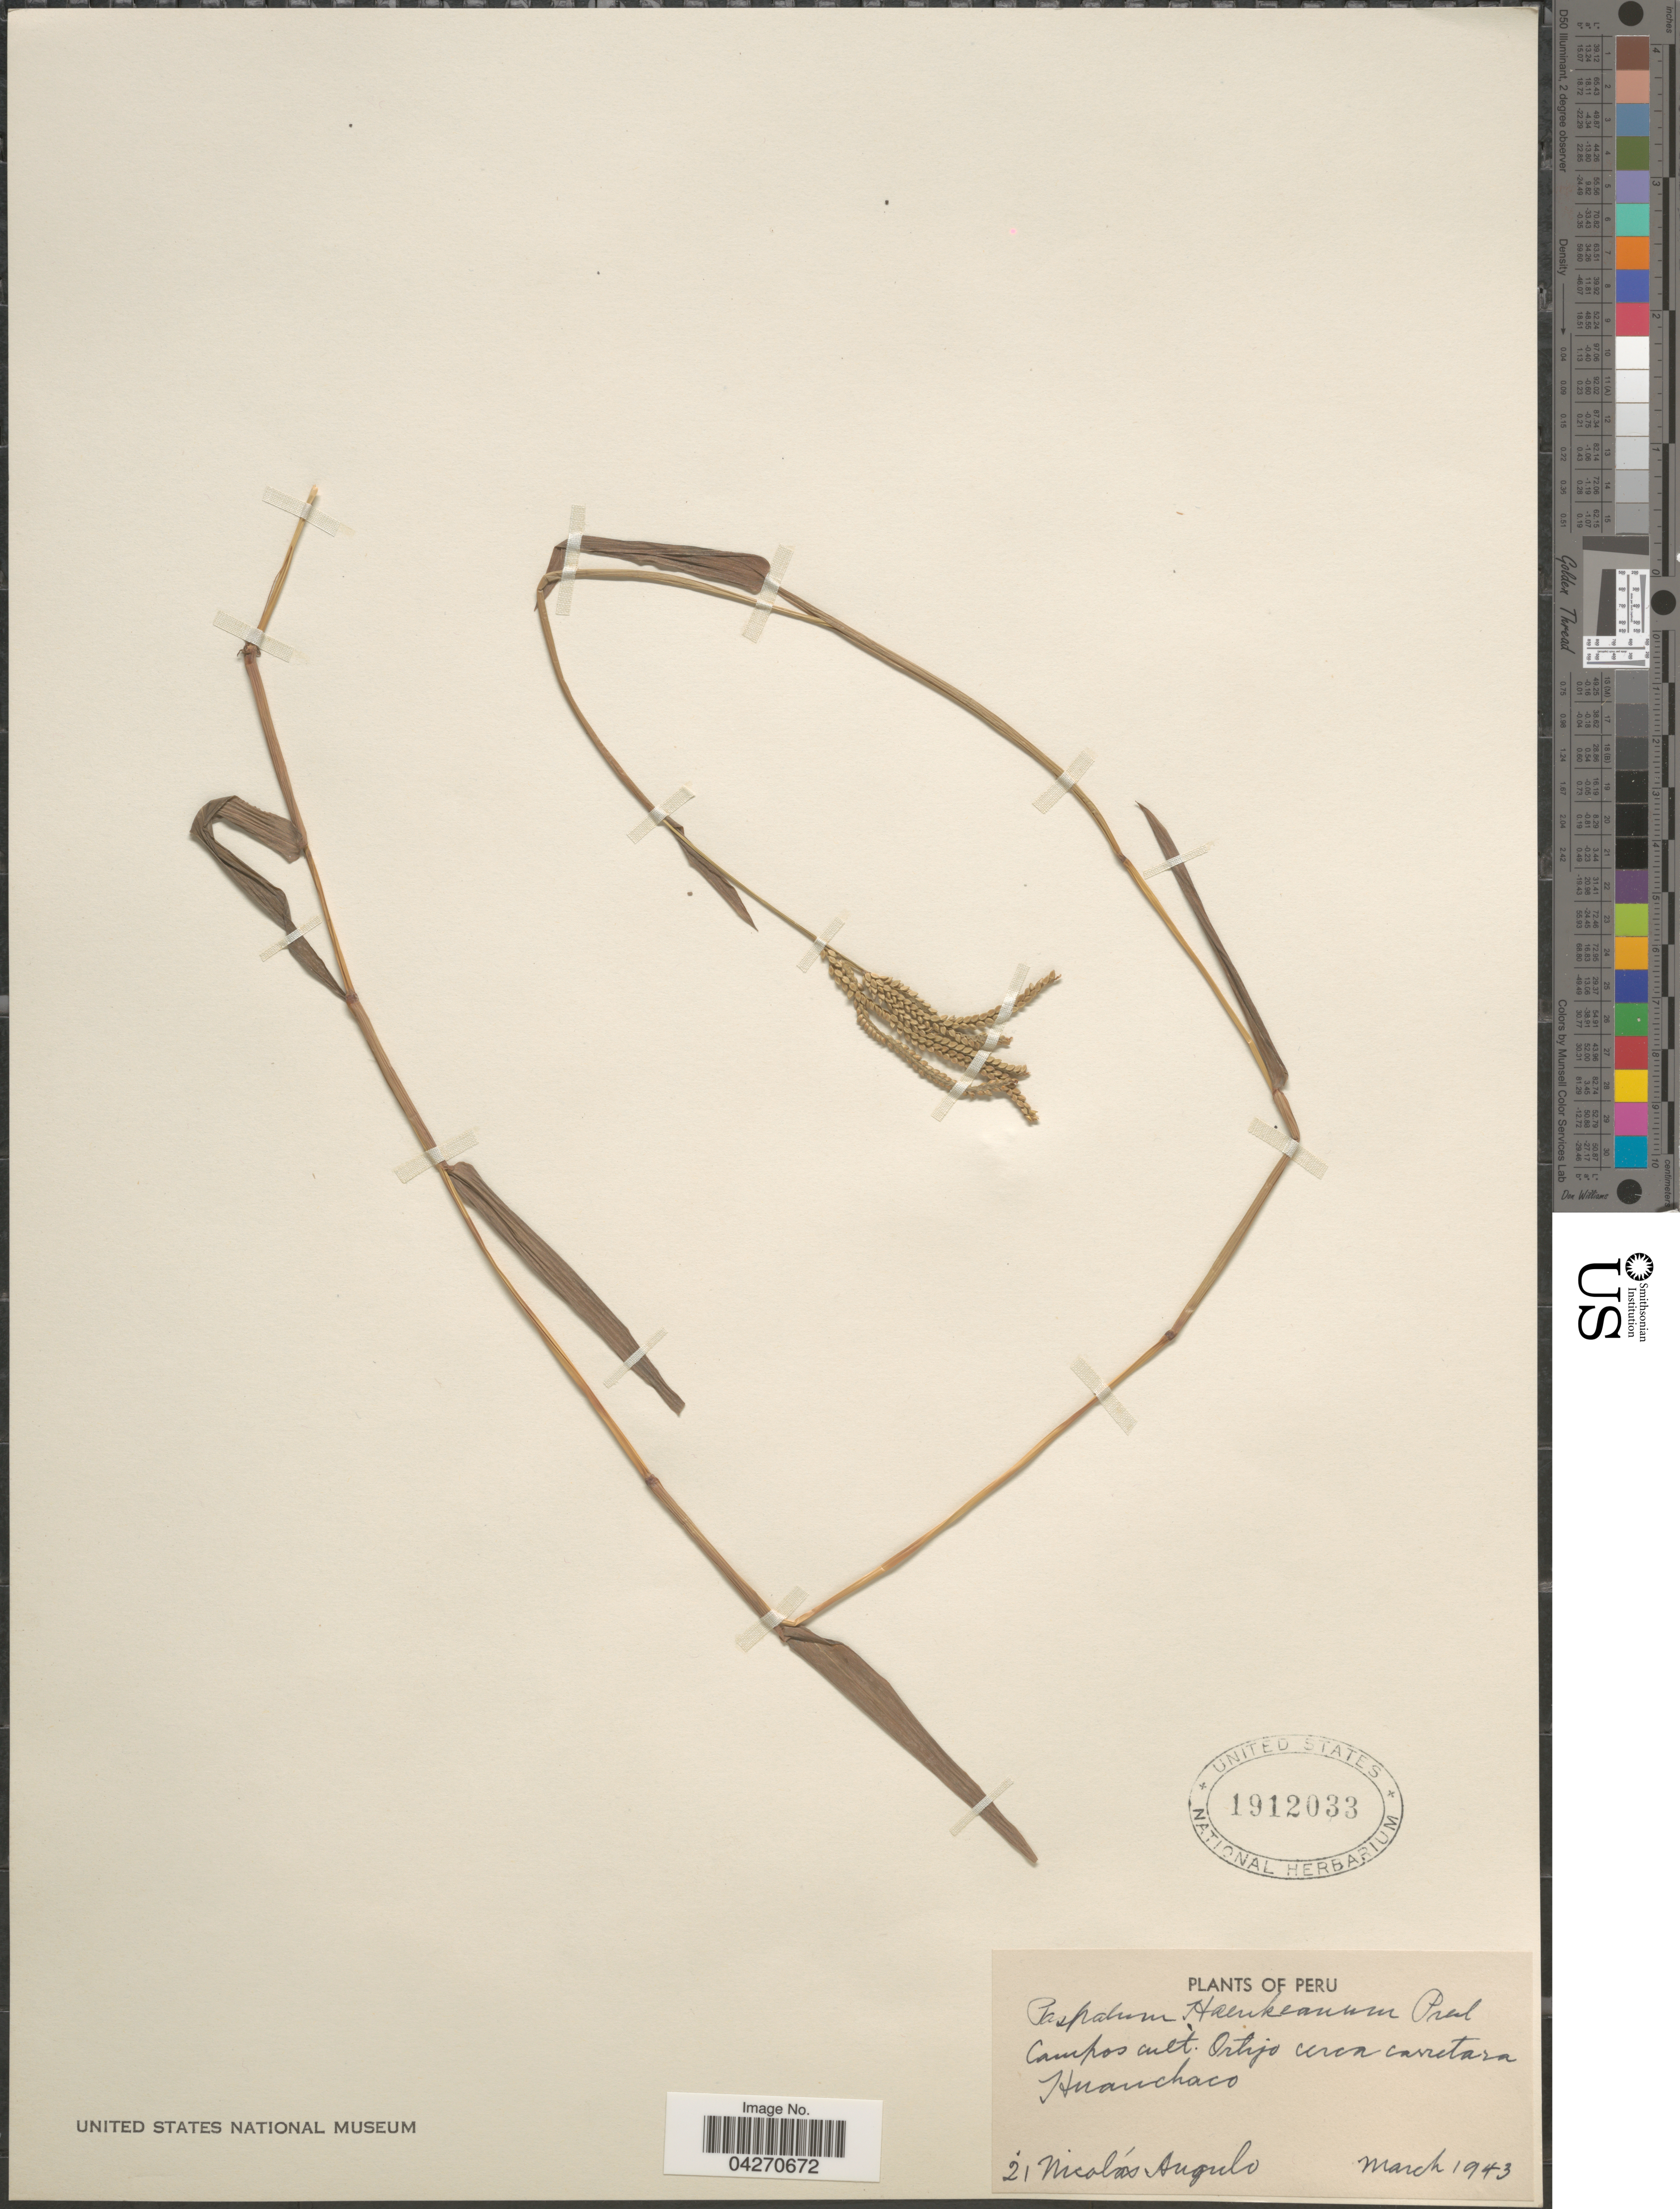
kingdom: Plantae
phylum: Tracheophyta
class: Liliopsida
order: Poales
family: Poaceae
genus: Paspalum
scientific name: Paspalum haenkeanum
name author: J. Presl in C. Presl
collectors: N. Angulo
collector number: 21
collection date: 1943-03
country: Peru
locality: Campos cult. Ortijo cerca carretara Huanchaco.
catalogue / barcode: US 1912033